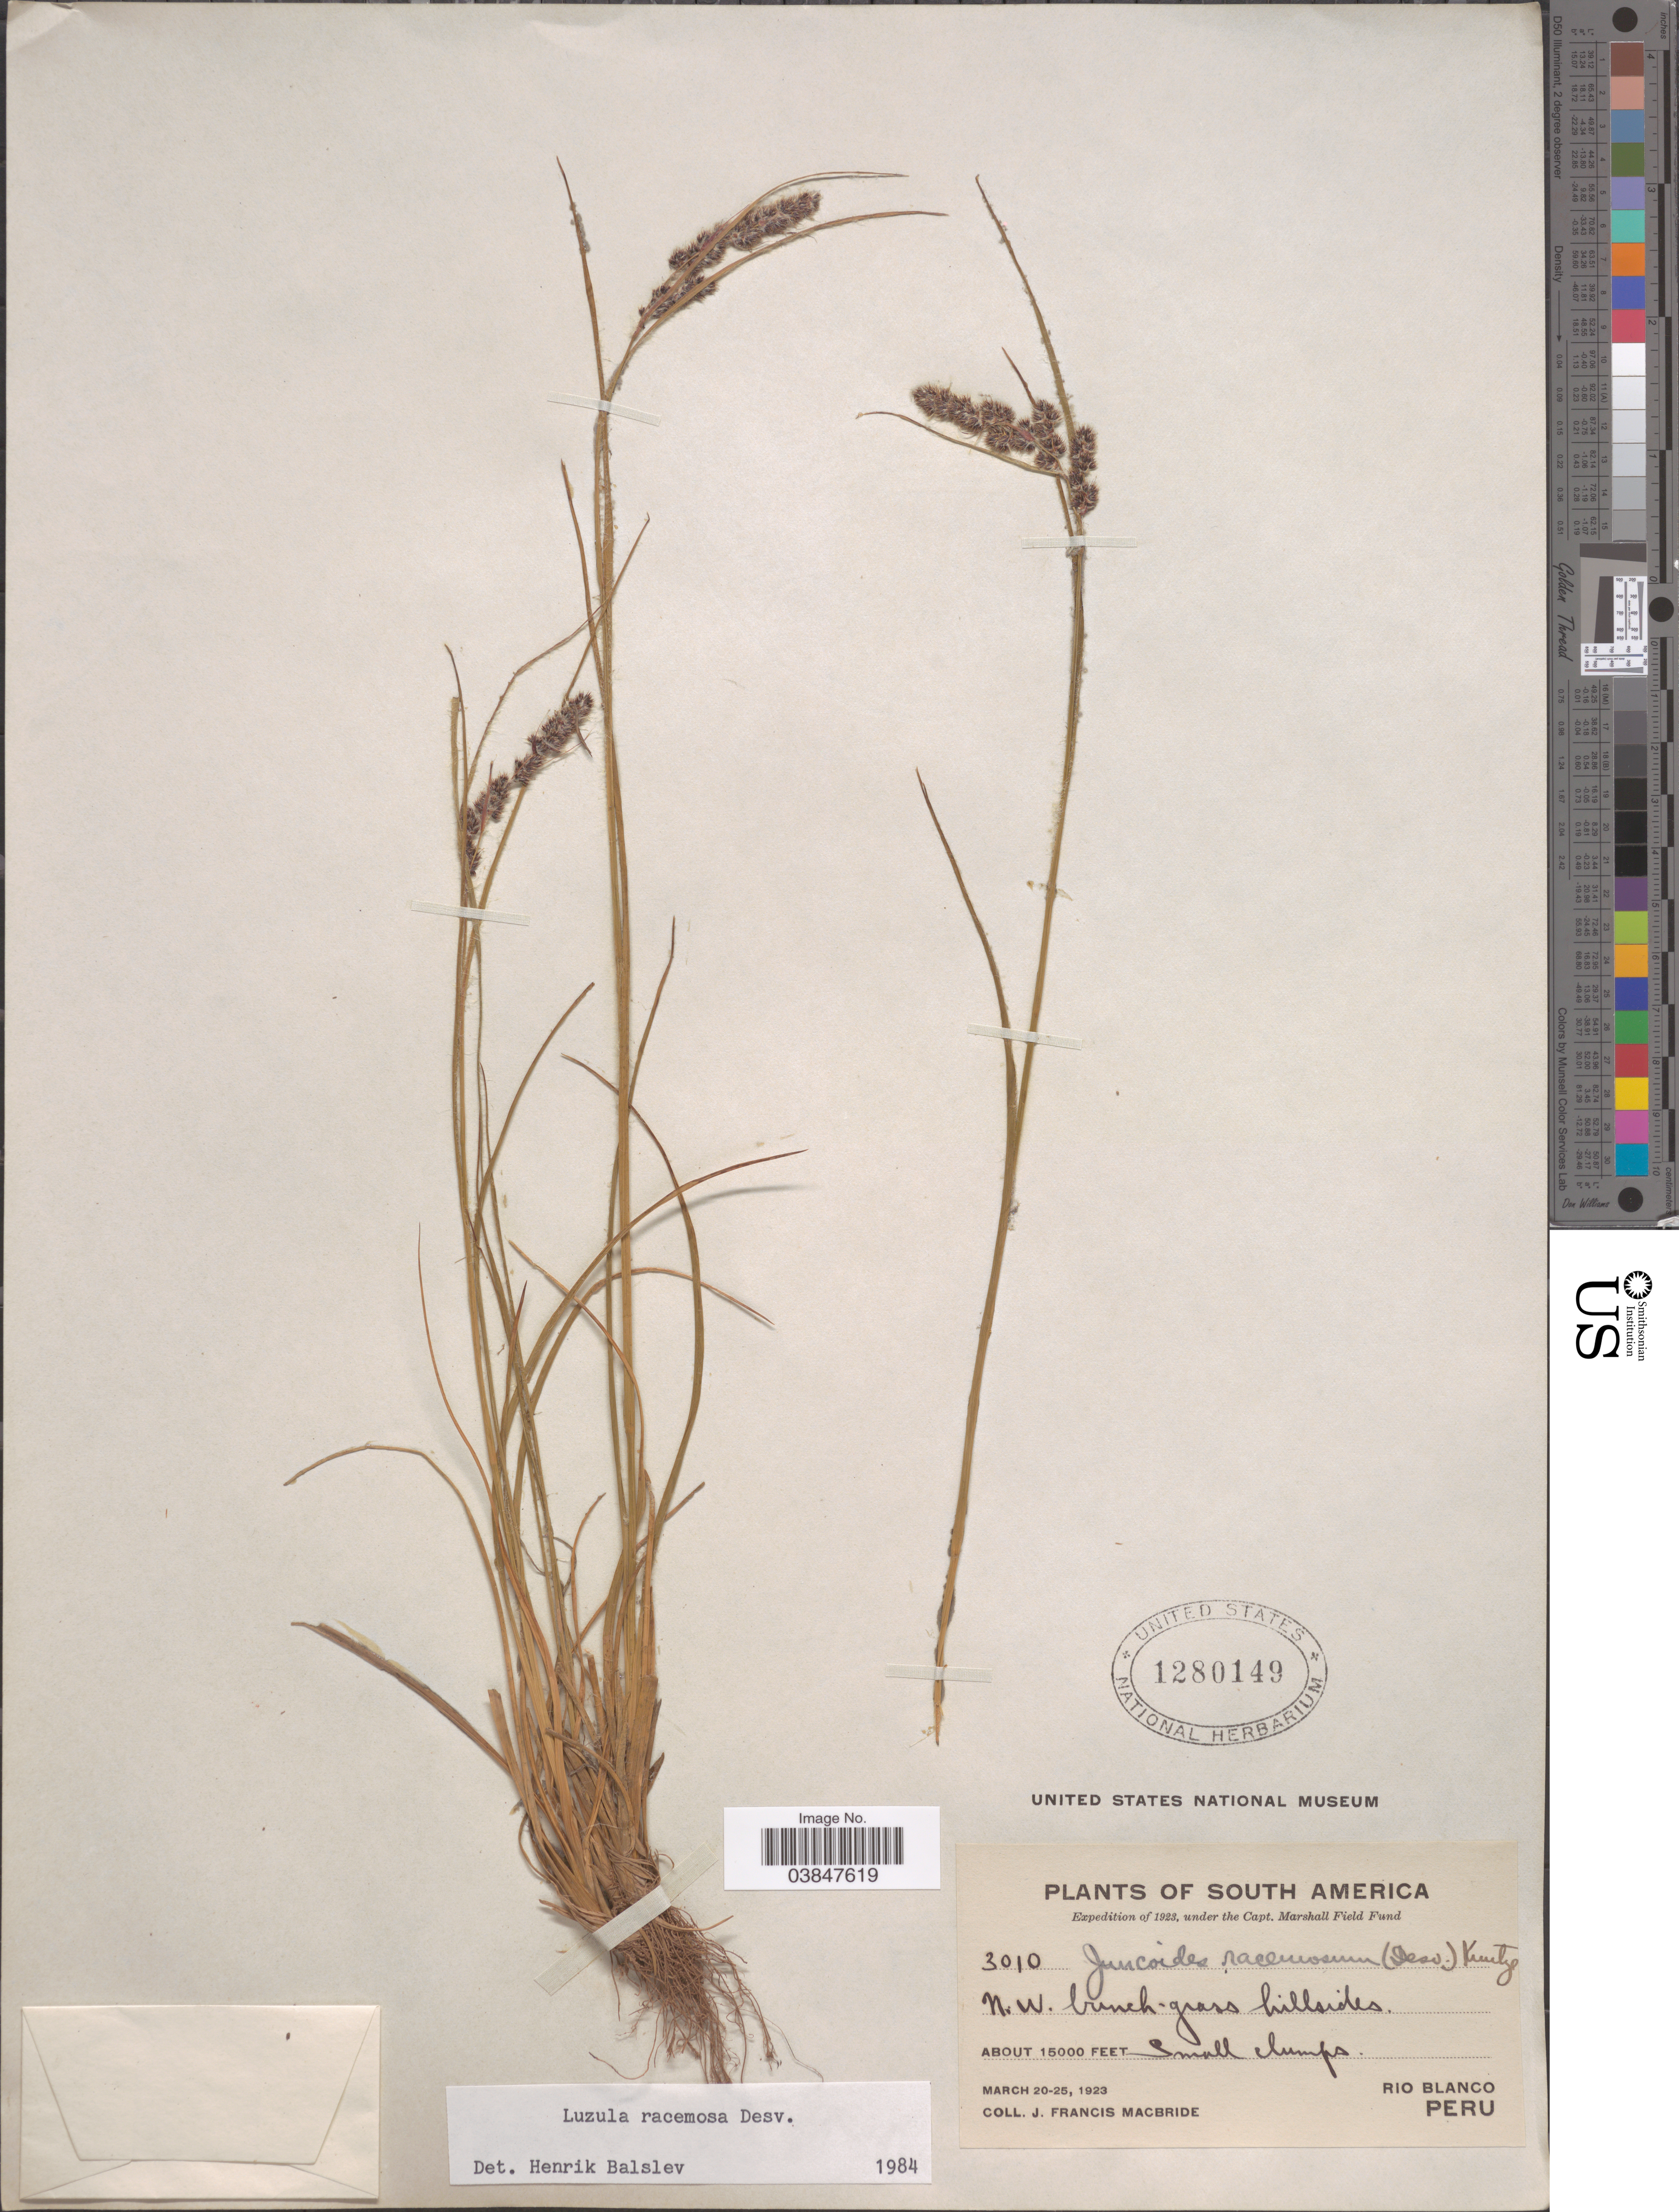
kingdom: Plantae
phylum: Tracheophyta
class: Liliopsida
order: Poales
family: Juncaceae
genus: Luzula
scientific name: Luzula racemosa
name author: Desv.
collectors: J. F. Macbride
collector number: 3010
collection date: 1923-03-20/1923-03-25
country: Peru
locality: Rio Blanco.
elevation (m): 4572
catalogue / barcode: US 1280149